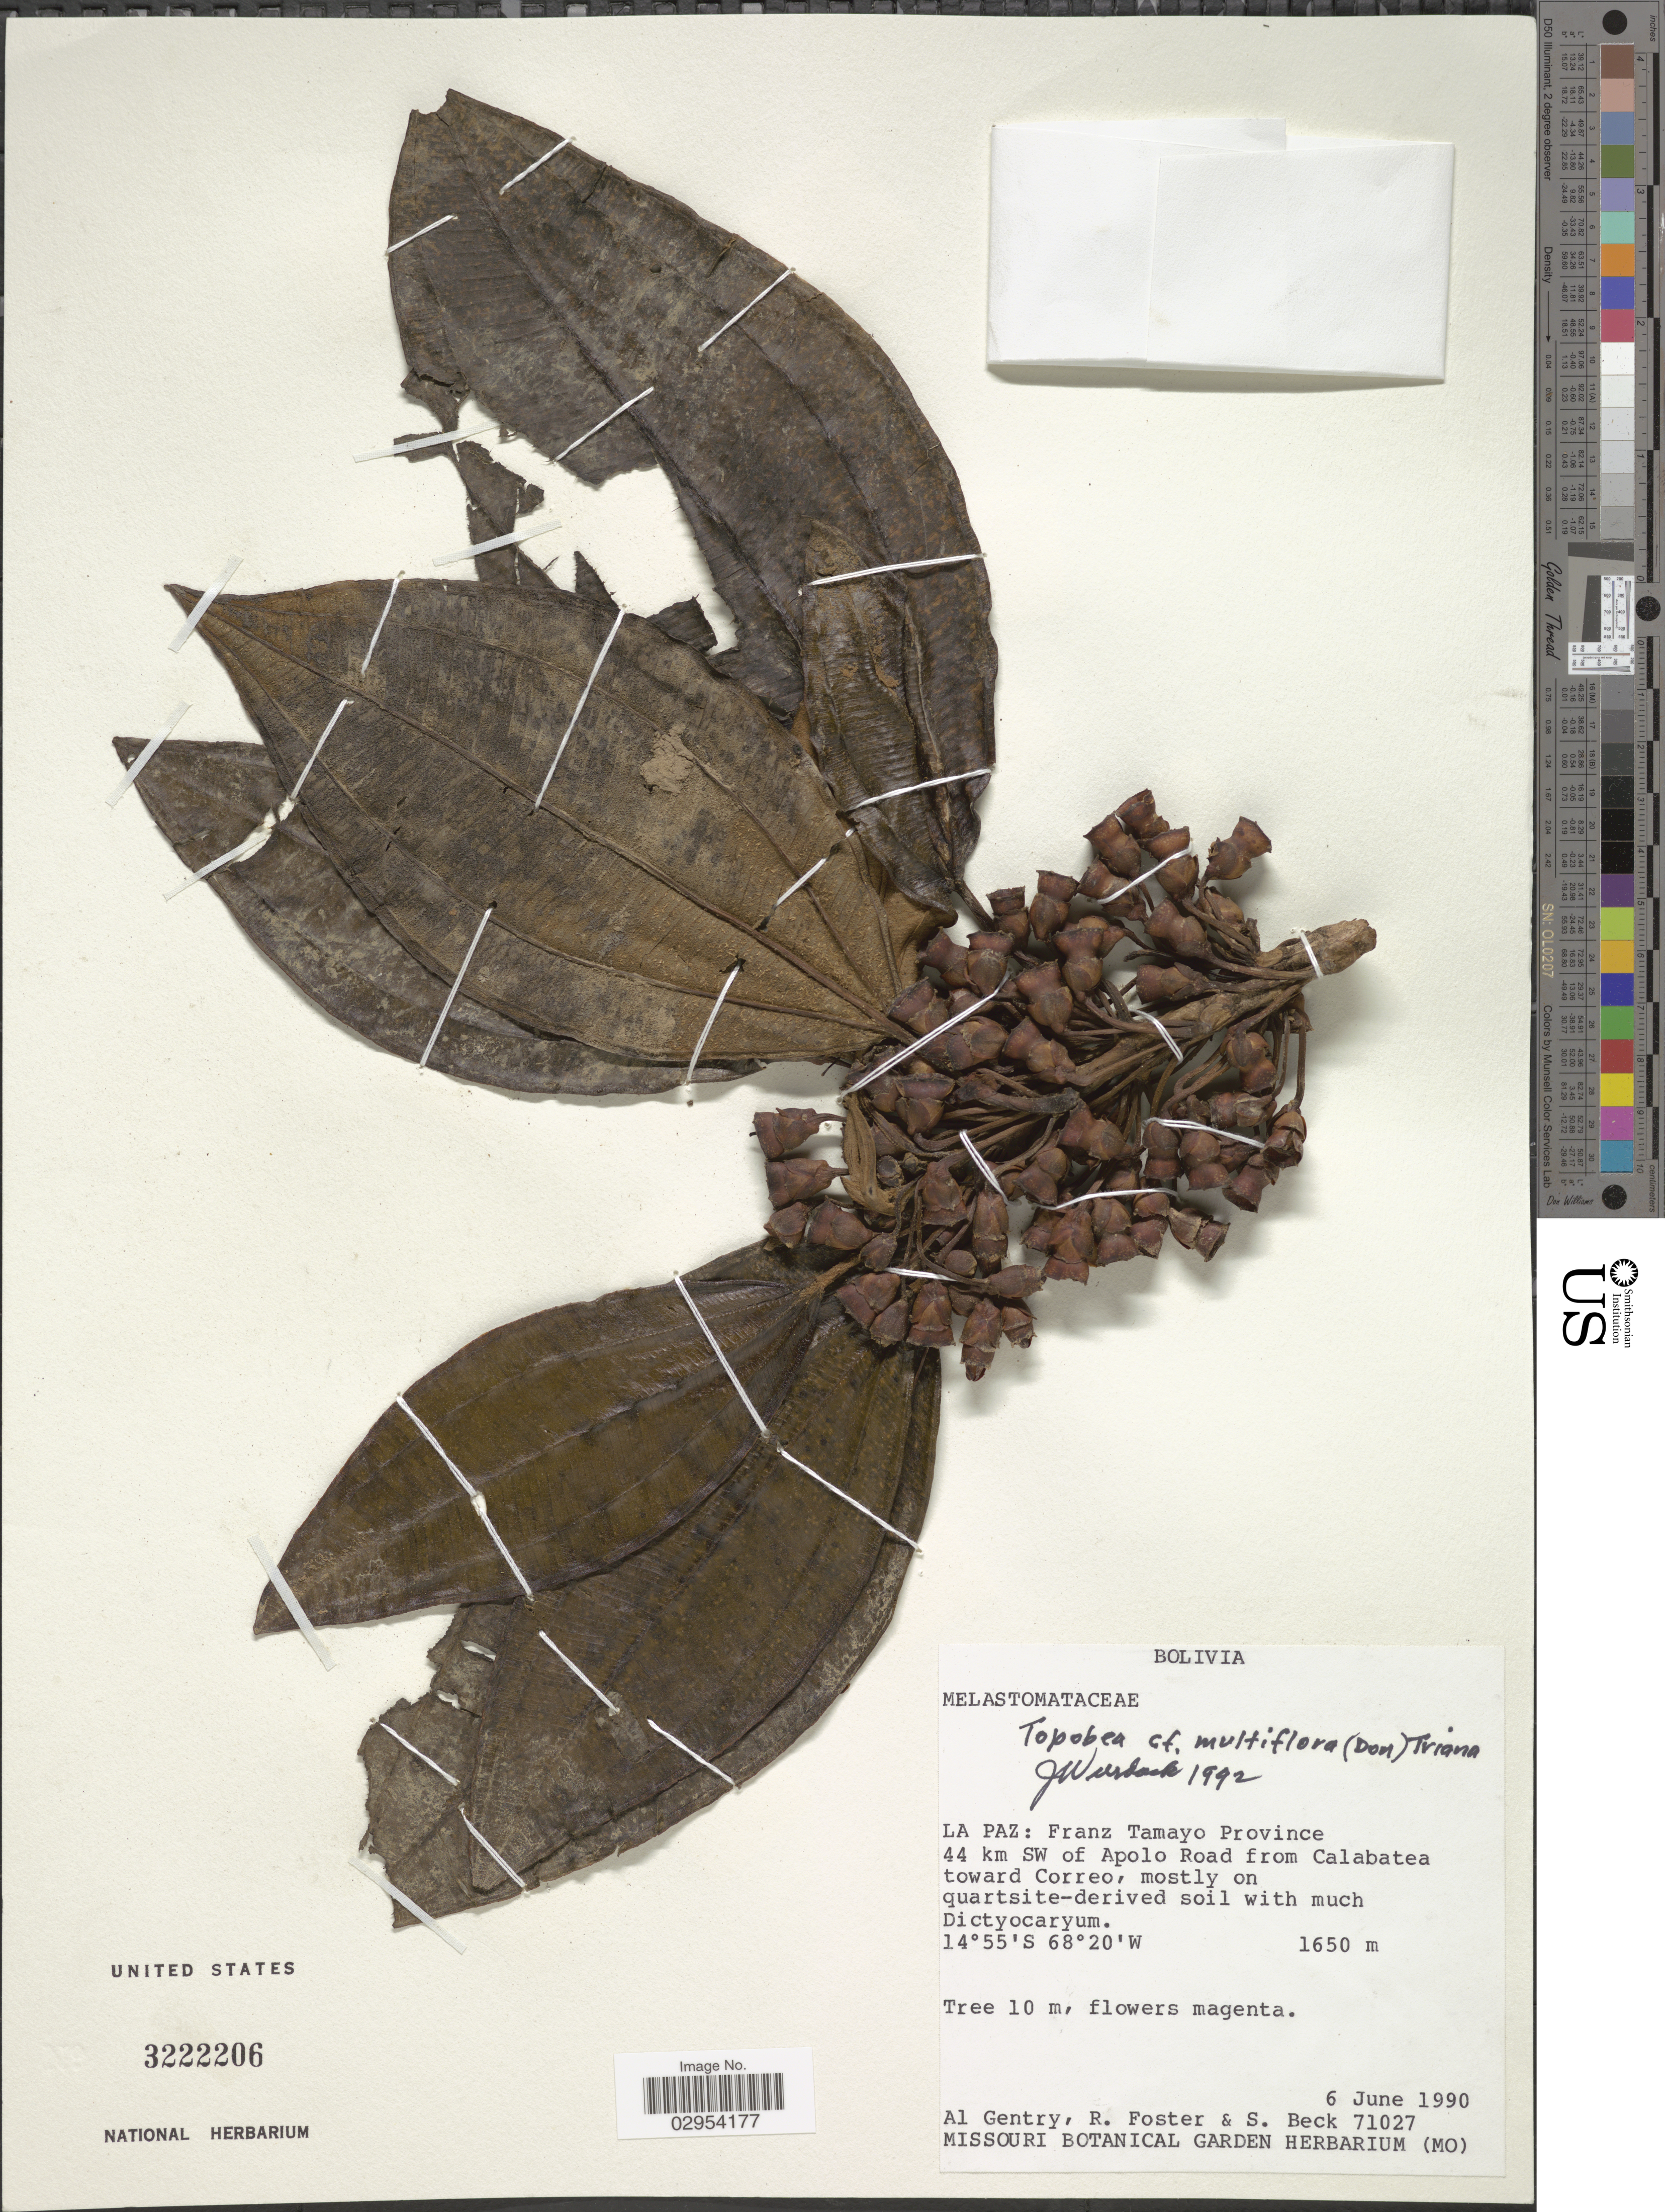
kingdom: Plantae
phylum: Tracheophyta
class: Magnoliopsida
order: Myrtales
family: Melastomataceae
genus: Topobea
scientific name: Topobea multiflora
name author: (D. Don) Triana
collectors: A. H. Gentry, R. Foster & S. G. Beck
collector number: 71027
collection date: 1990-06-06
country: Bolivia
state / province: La Paz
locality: Franz Tamayo Province, 44 km SW of Apolo Road from Calabatea toward Correo.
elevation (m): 1650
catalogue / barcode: US 3222206